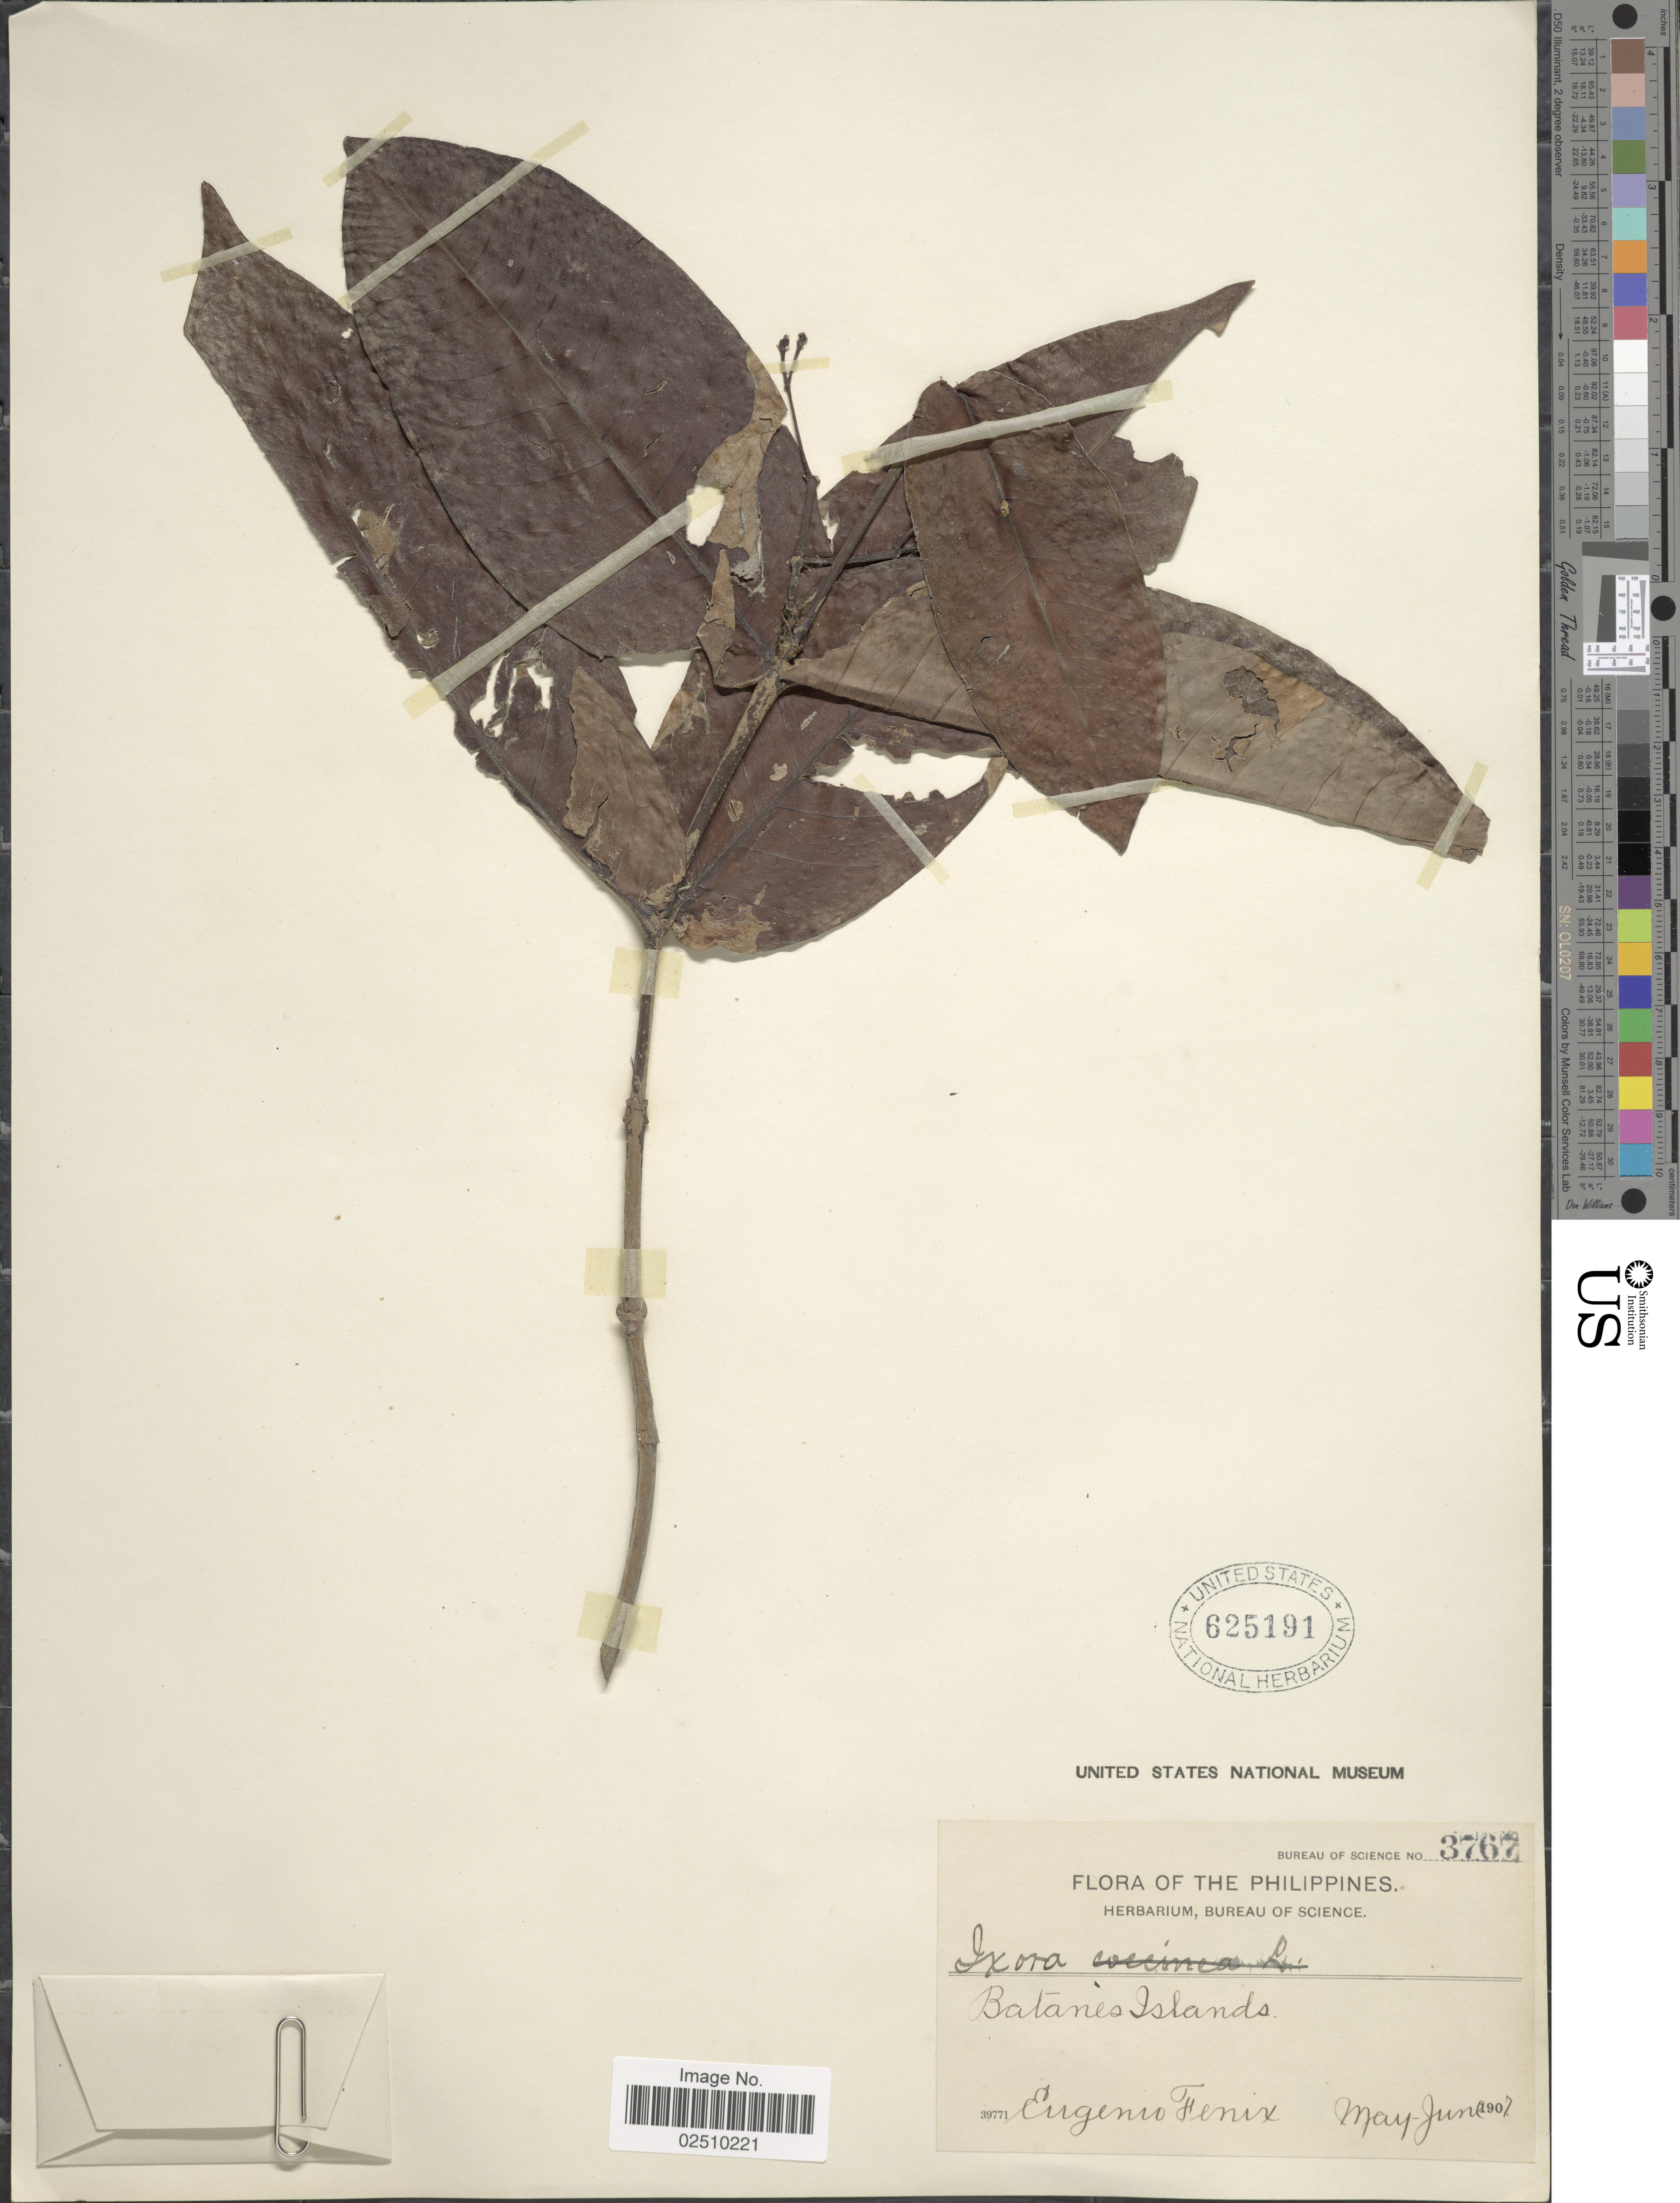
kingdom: Plantae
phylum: Tracheophyta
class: Magnoliopsida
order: Gentianales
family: Rubiaceae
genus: Ixora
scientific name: Ixora sp.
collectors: E. Fénix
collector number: Bureau of Science 3767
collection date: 1907-05/1907-06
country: Philippines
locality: Batanes Islands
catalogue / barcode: US 625191